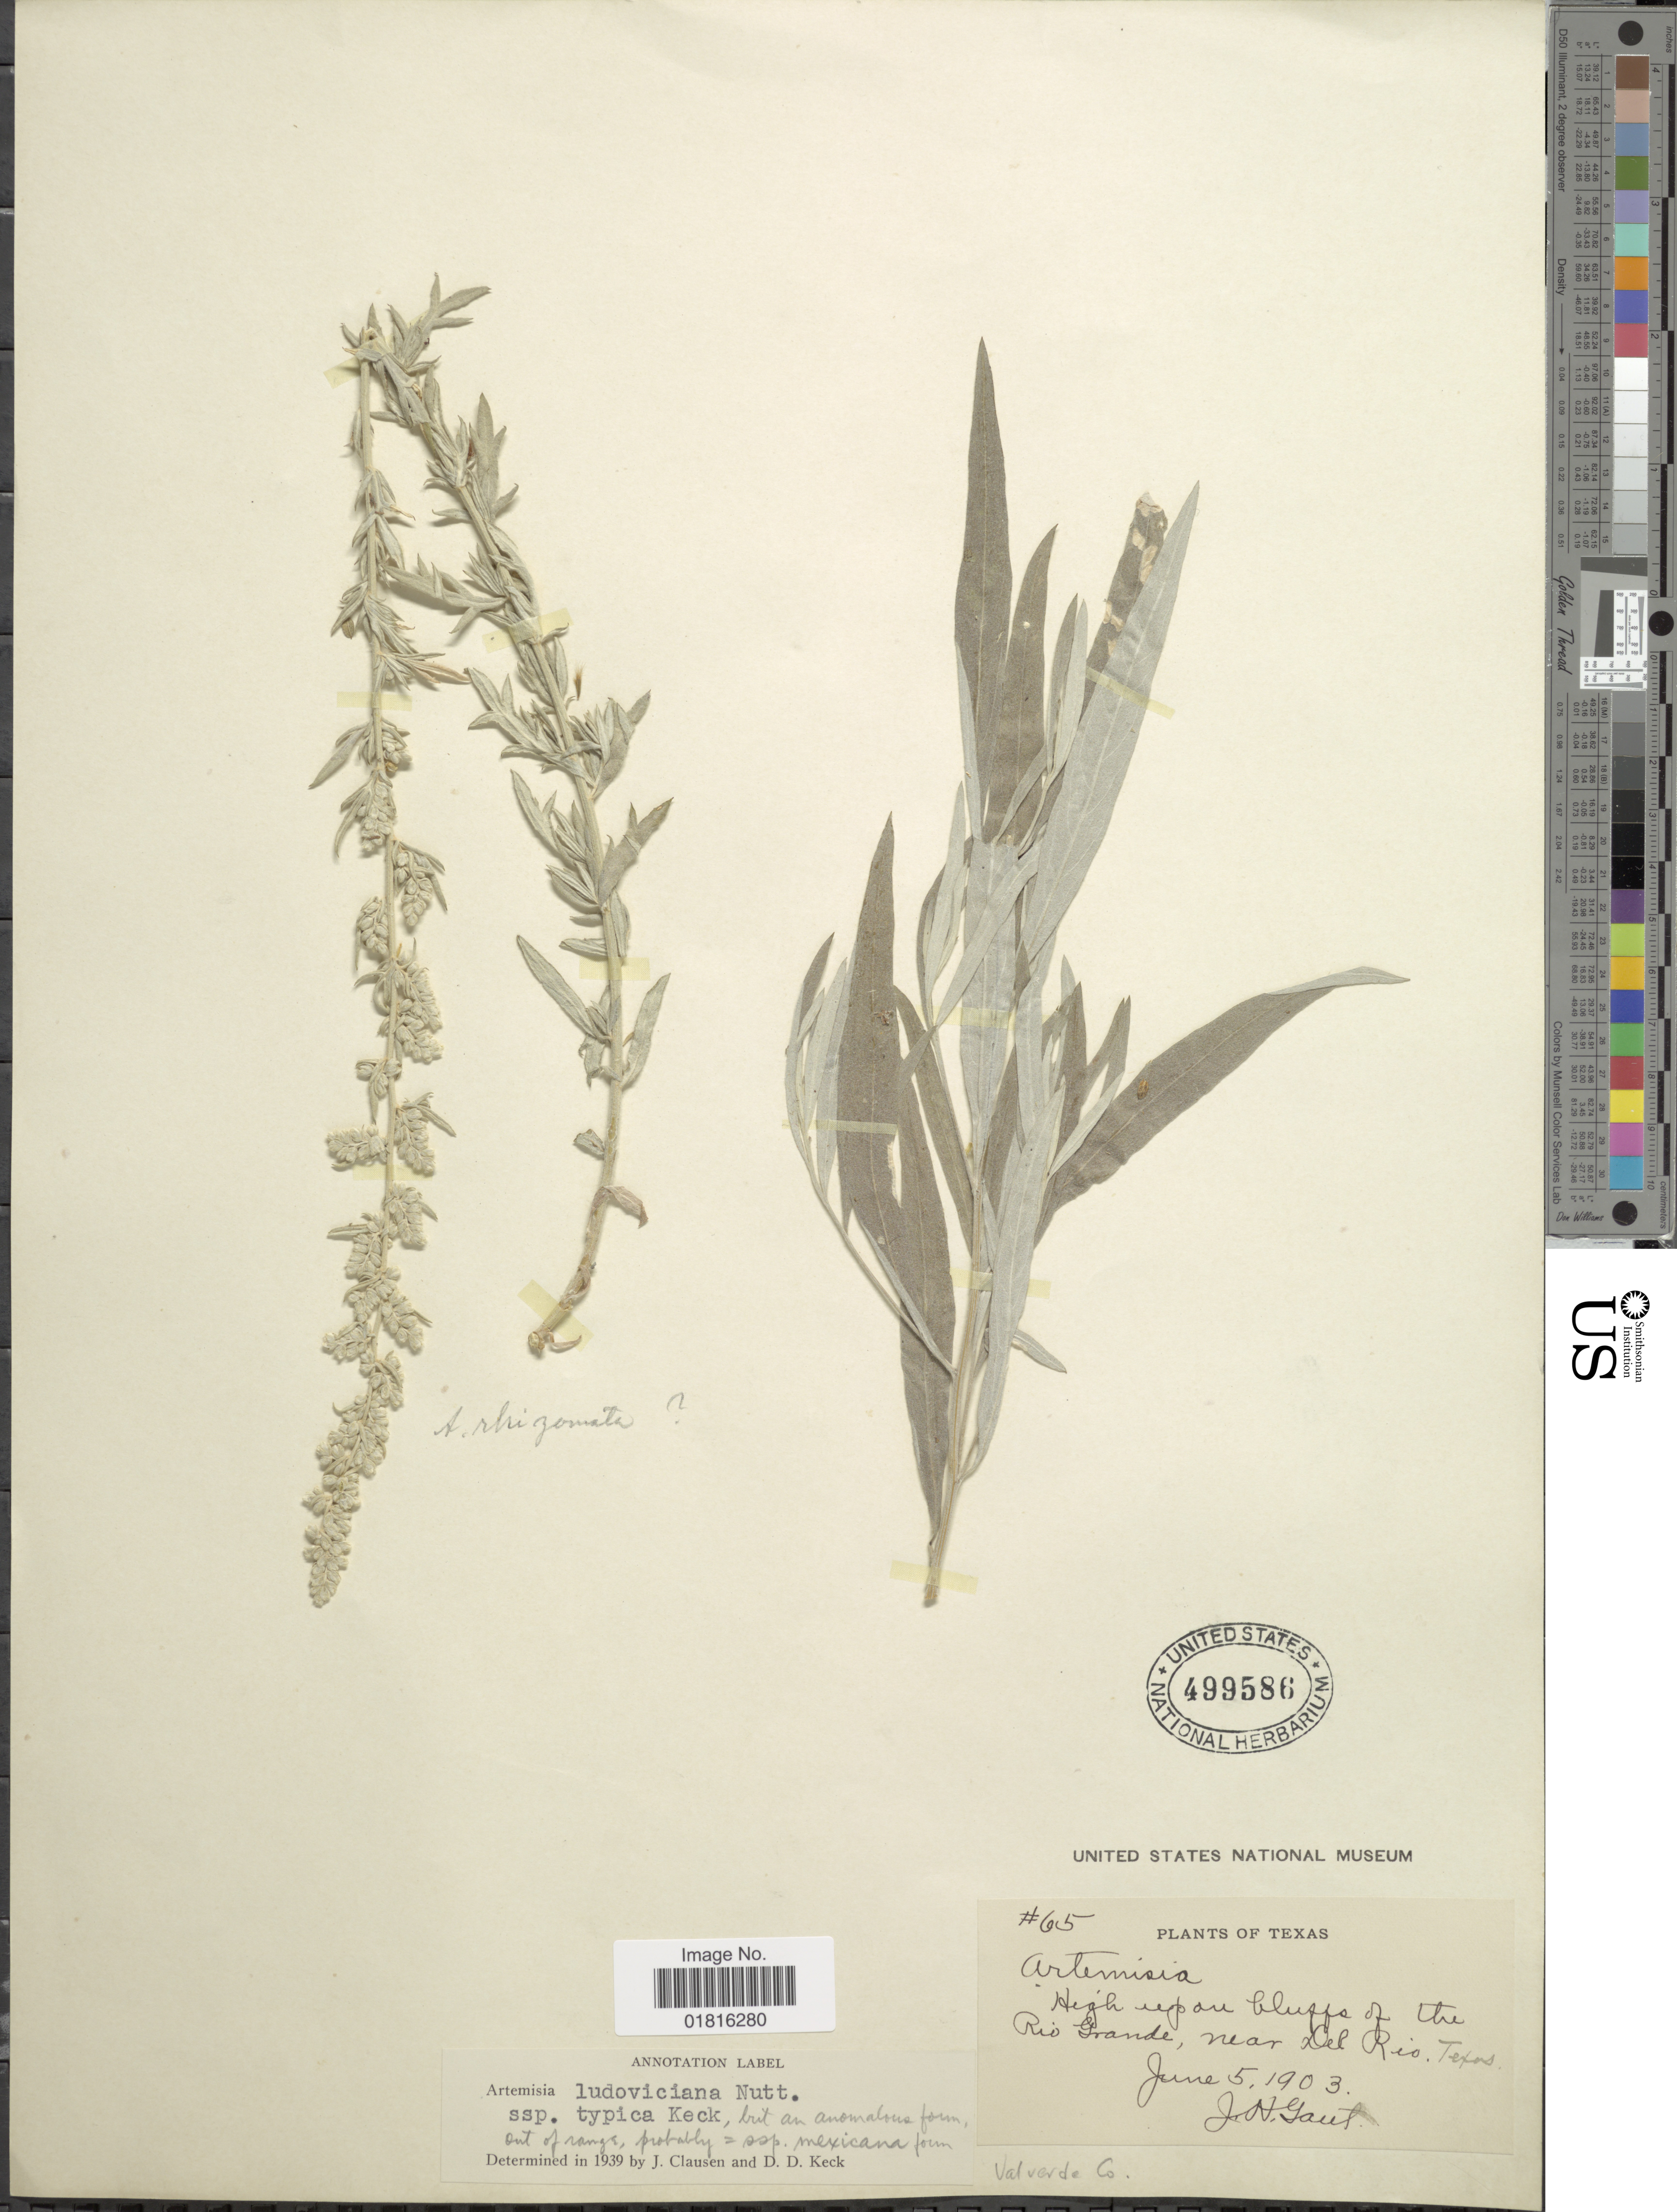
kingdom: Plantae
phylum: Tracheophyta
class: Magnoliopsida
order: Asterales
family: Asteraceae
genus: Artemisia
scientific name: Artemisia ludoviciana subsp. mexicana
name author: (Willd. ex Spreng.) D.D. Keck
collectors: J. Gaut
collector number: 65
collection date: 1903-06-05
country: United States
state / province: Texas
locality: High up on bluffs of the Rio Grande, near Del Rio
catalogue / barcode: US 499586